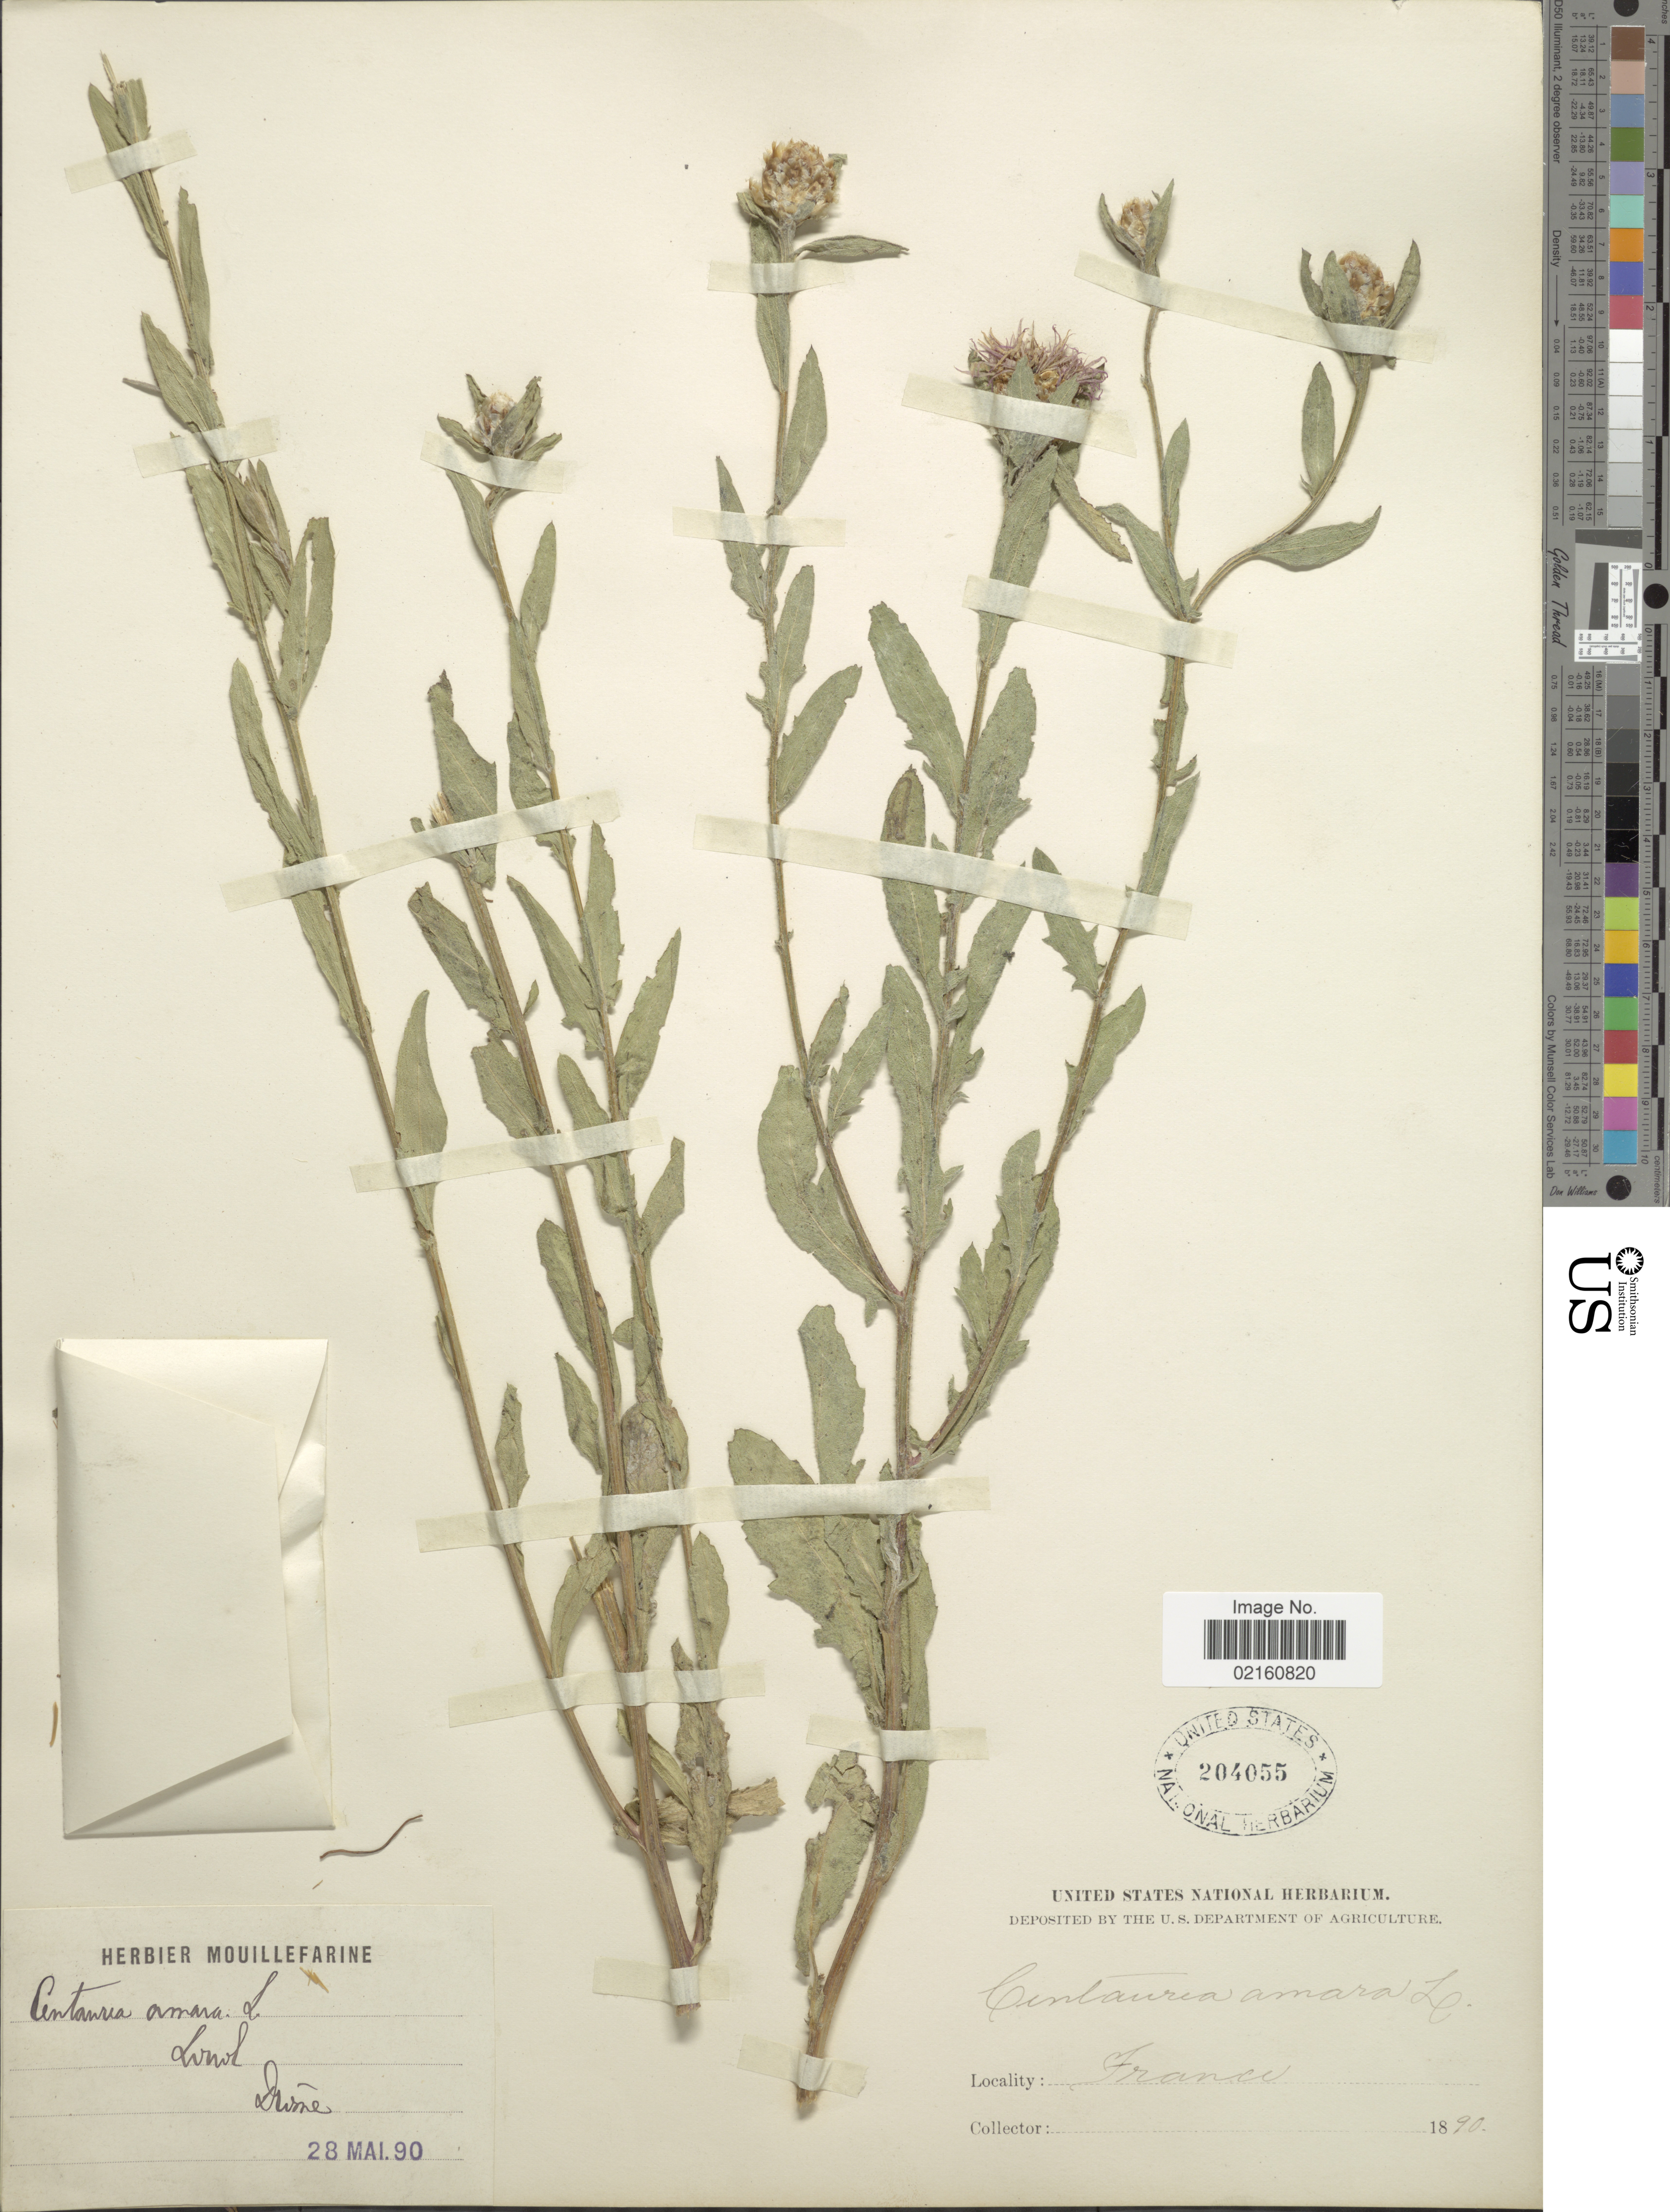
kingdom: Plantae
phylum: Tracheophyta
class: Magnoliopsida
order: Asterales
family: Asteraceae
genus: Centaurea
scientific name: Centaurea jacea subsp. gaudinii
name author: (Boiss. & Reut.) Gremli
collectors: ex herb. Mouillefarine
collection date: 1890-05-28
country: France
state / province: Auvergne-Rhône-Alpes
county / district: Drôme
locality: Loriol, Drôme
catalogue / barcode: US 204055